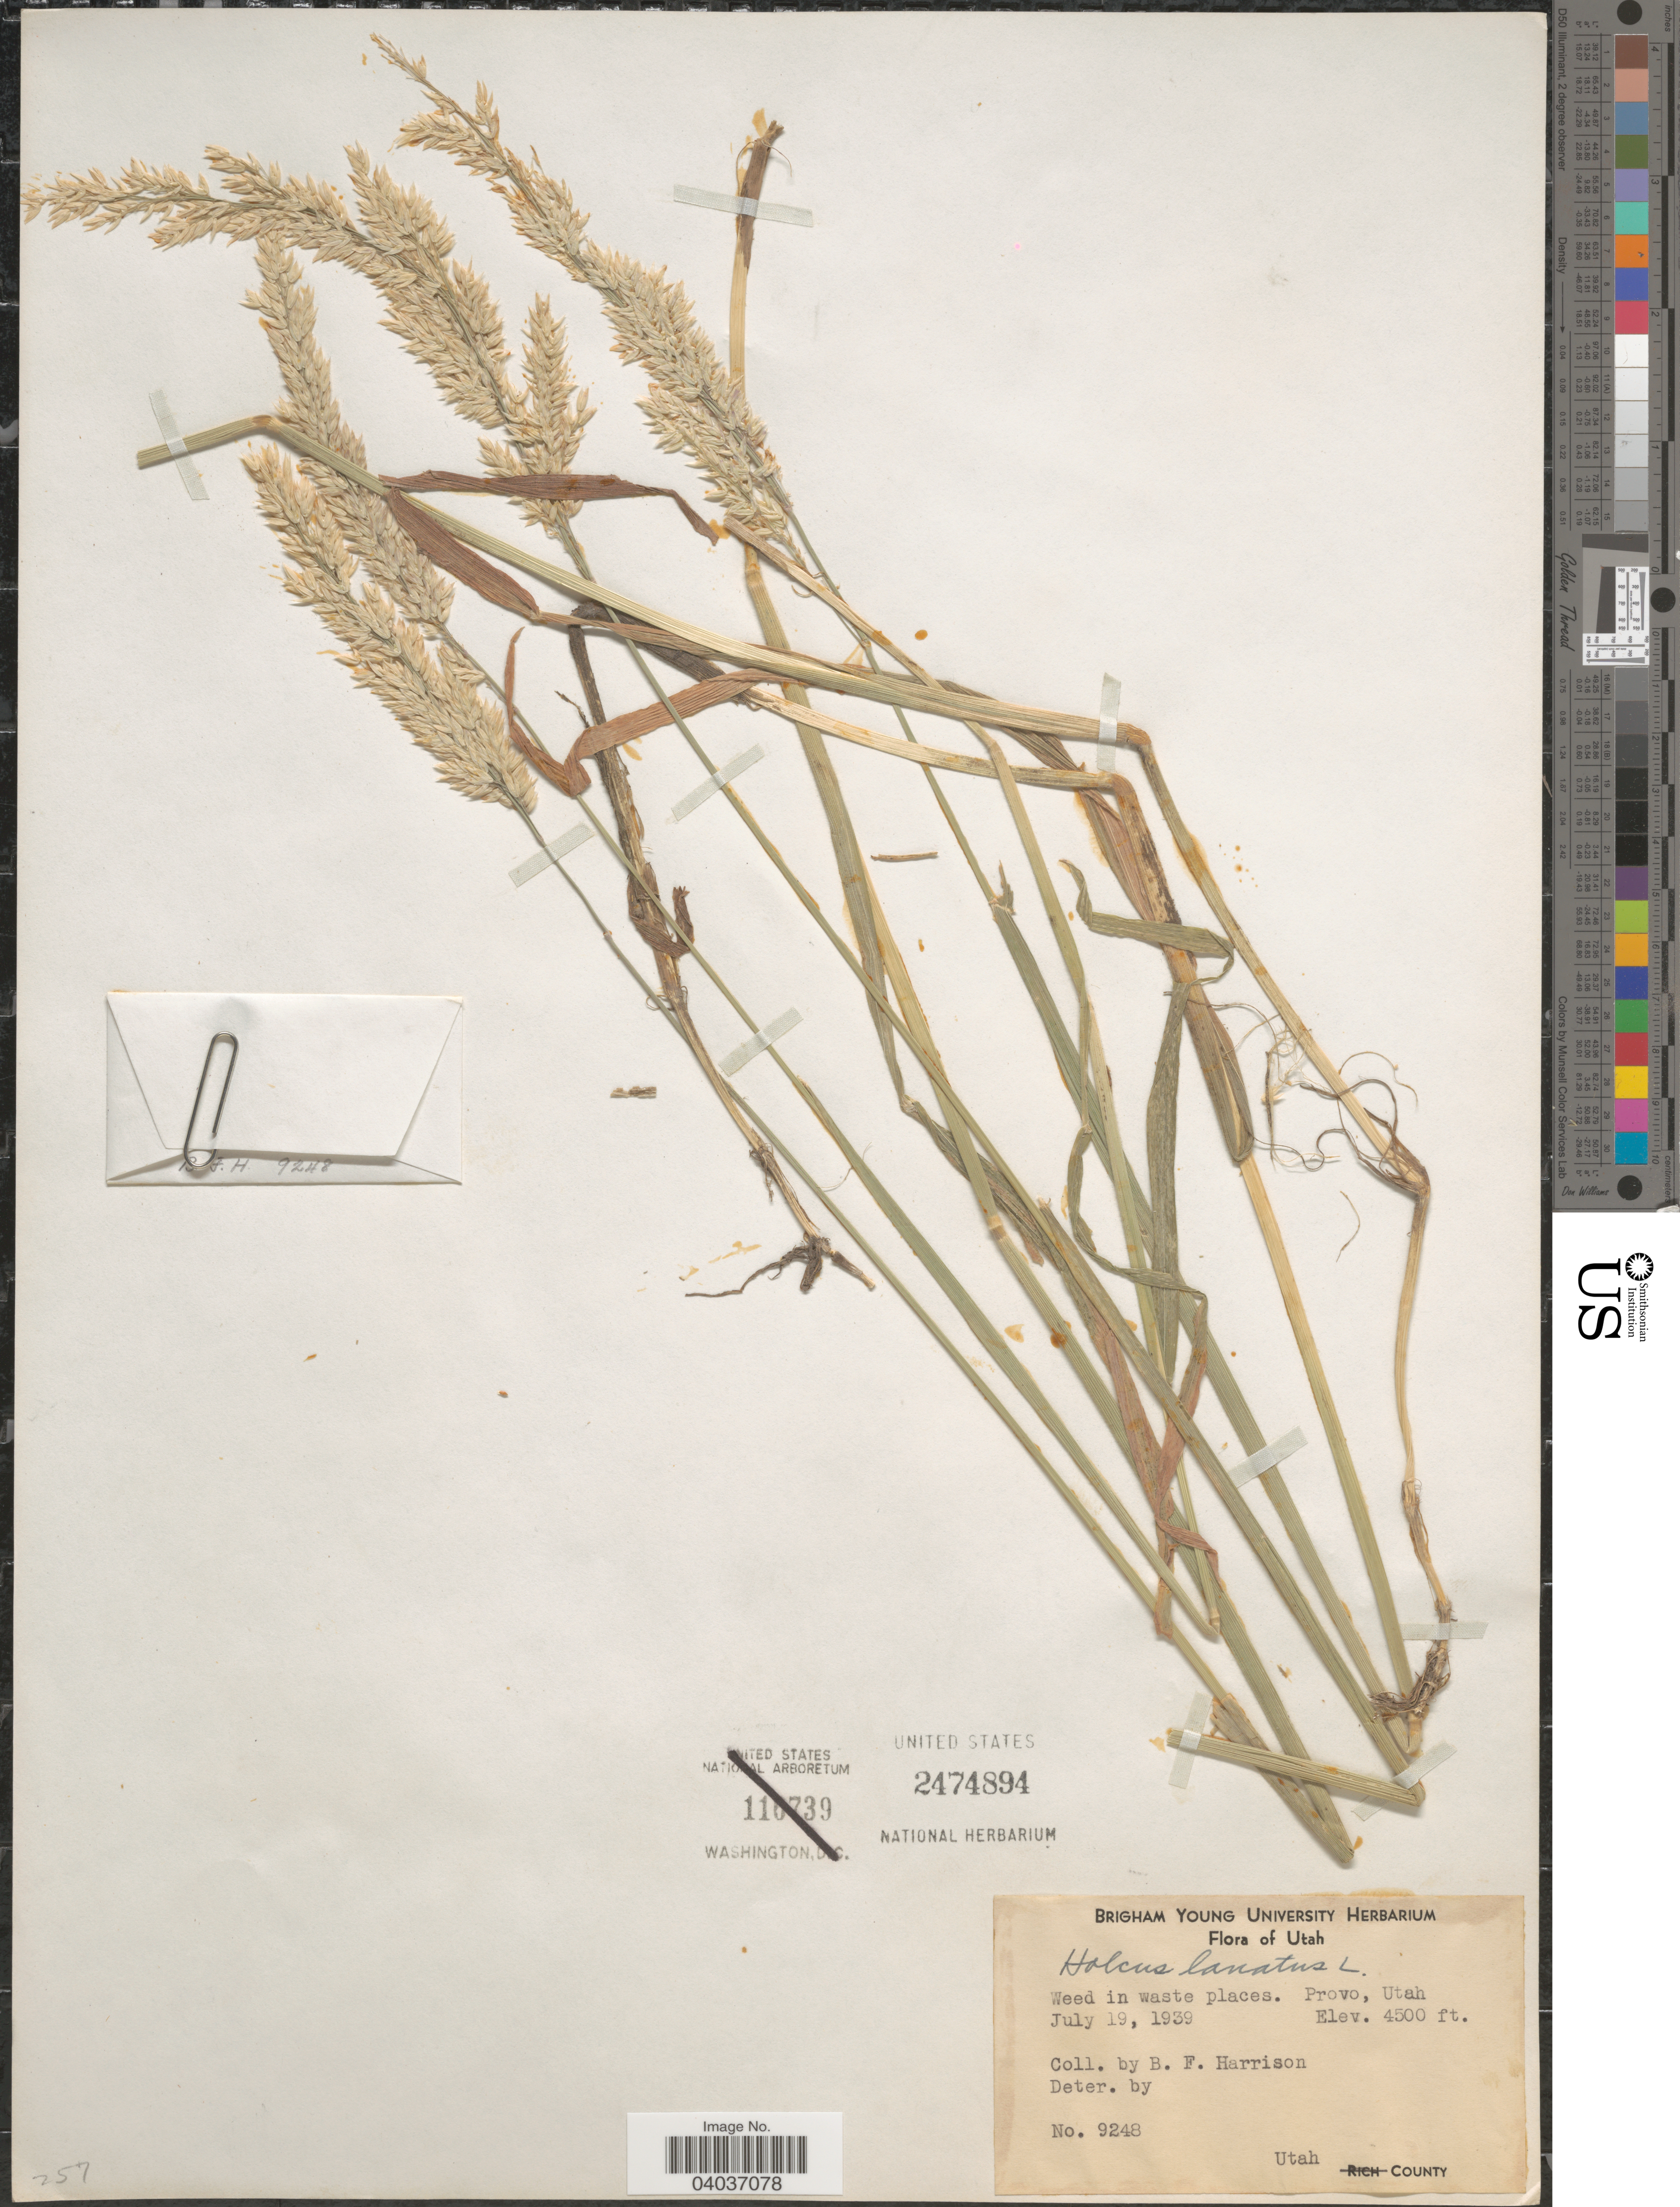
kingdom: Plantae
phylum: Tracheophyta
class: Liliopsida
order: Poales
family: Poaceae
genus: Holcus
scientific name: Holcus lanatus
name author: L.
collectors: B. F. Harrison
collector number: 9248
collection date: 1939-07-19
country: United States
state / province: Utah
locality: Provo. Utah County.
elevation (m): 1372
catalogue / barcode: US 2474894